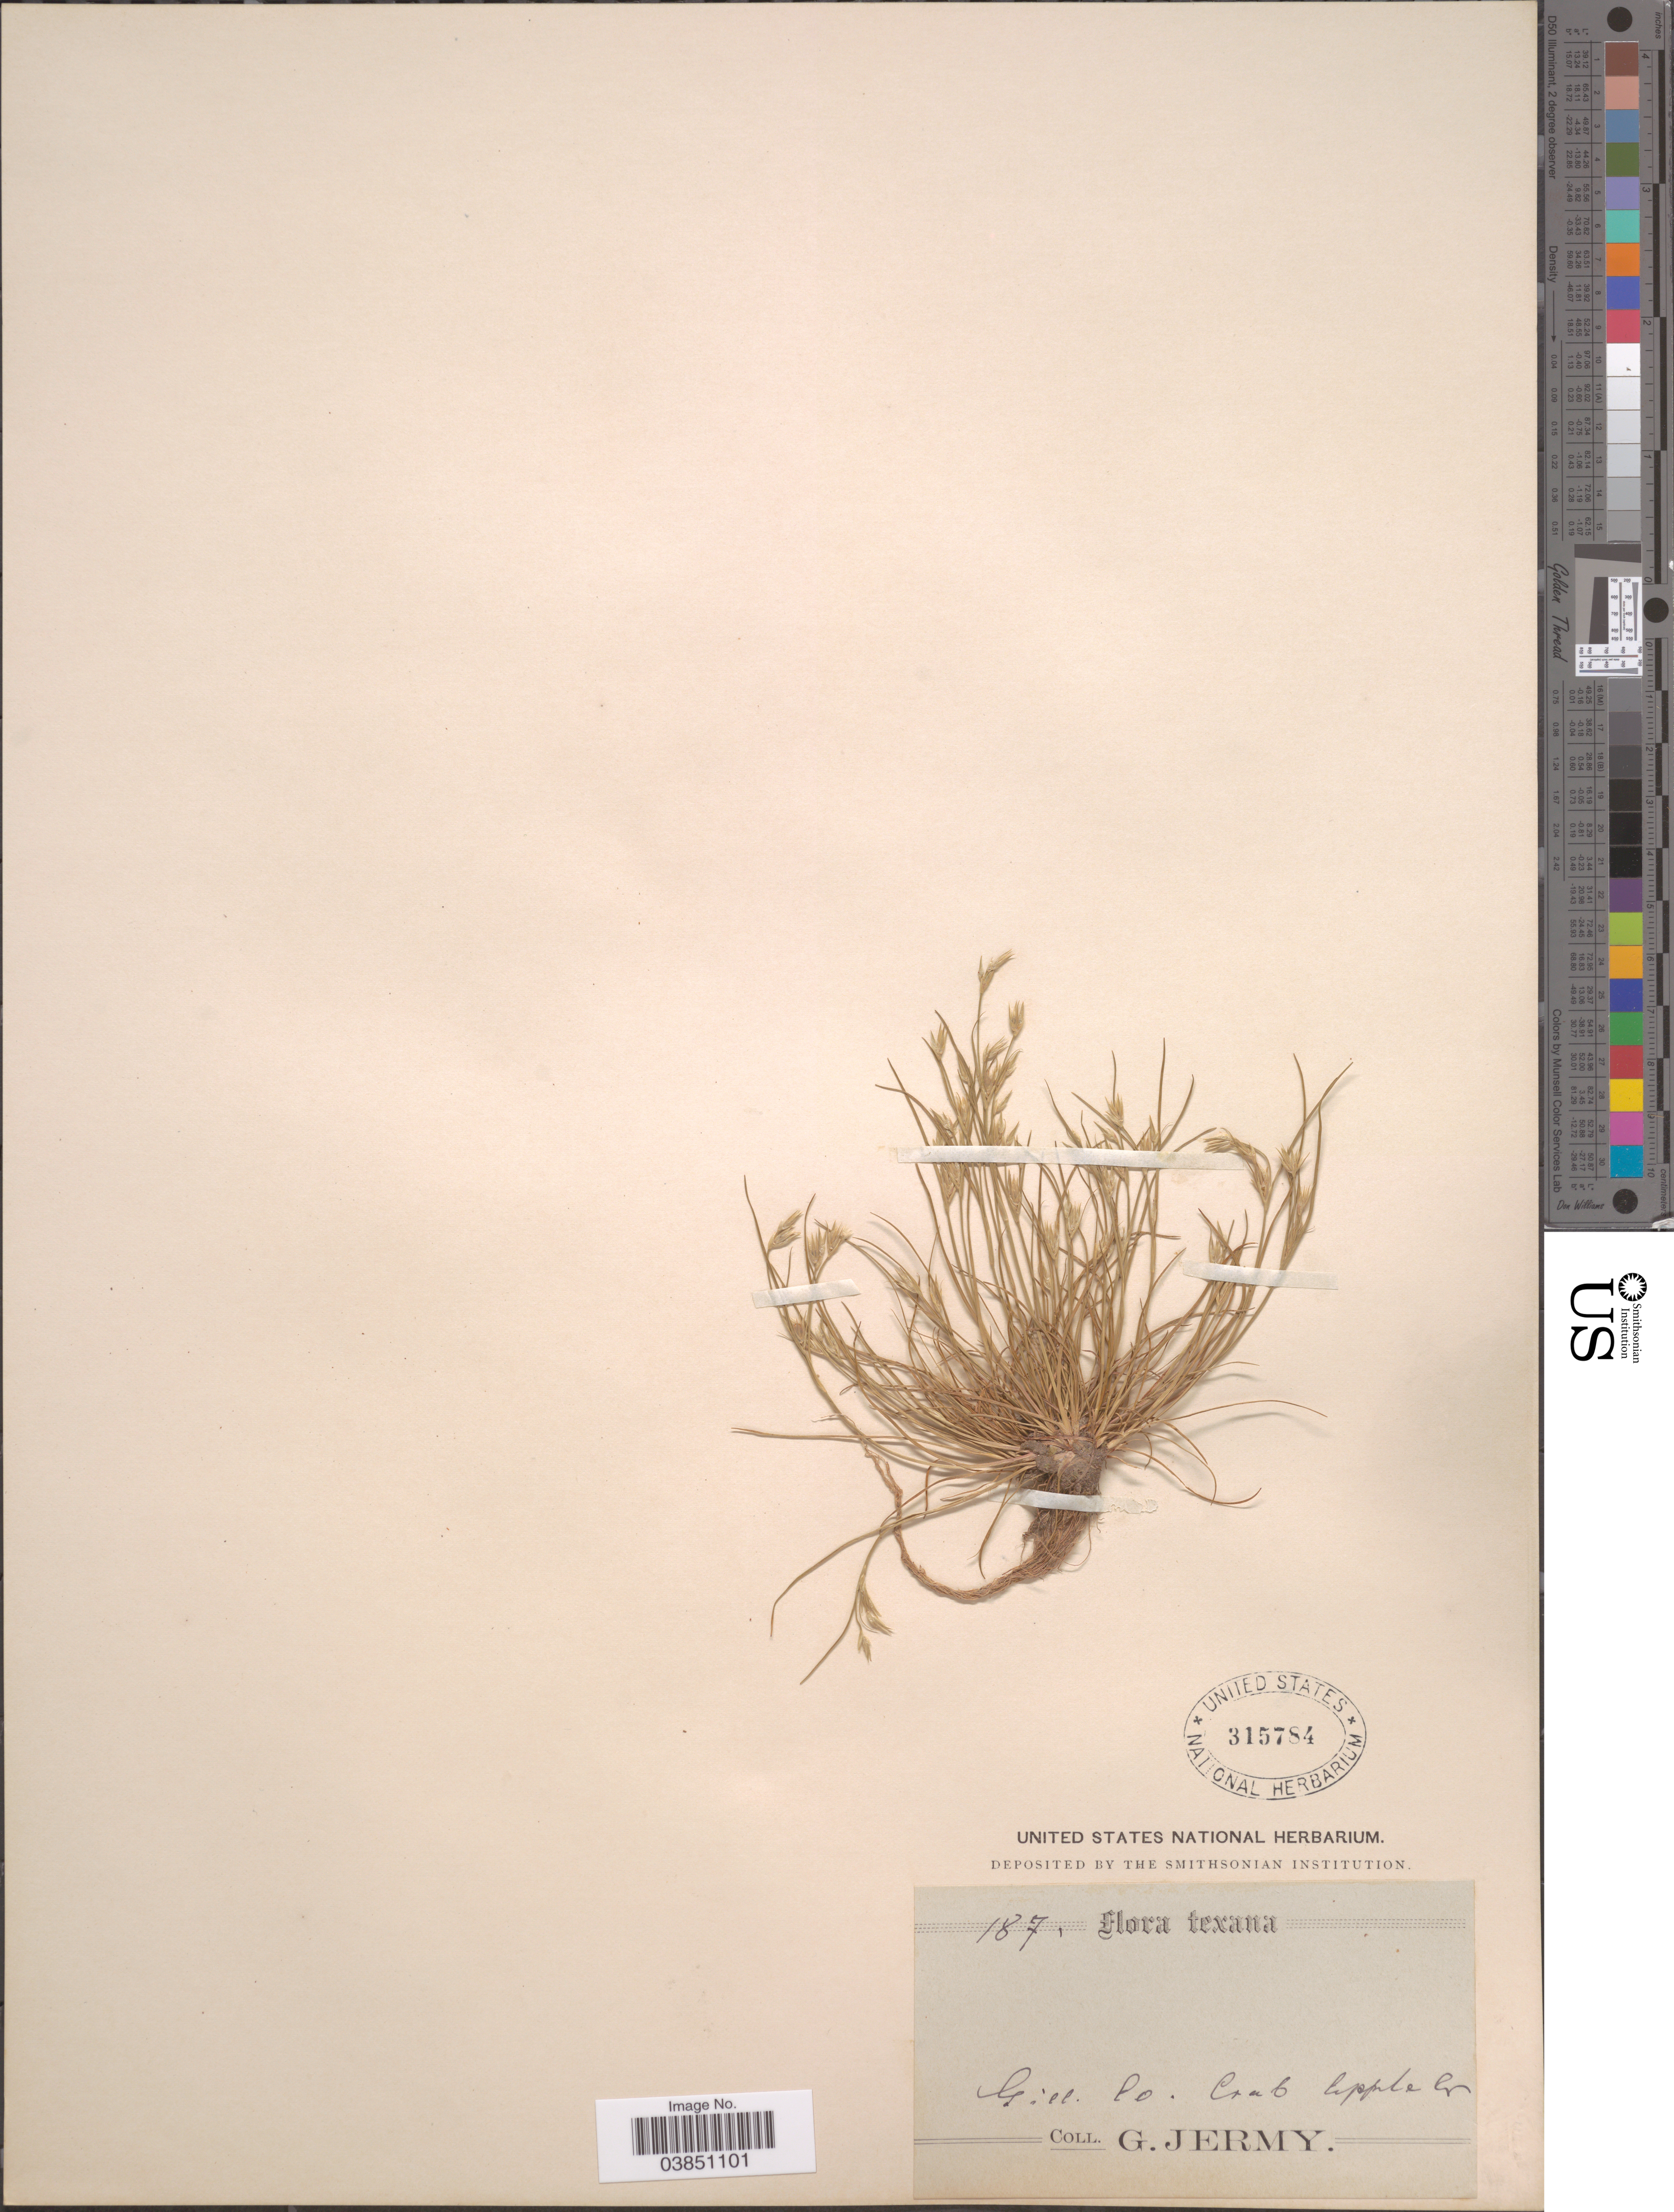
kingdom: Plantae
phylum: Tracheophyta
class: Liliopsida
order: Poales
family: Juncaceae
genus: Juncus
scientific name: Juncus bufonius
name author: L.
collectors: G. Jermy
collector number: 187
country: United States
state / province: Texas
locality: Gill. Co. Crab Apple Cr.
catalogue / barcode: US 315784